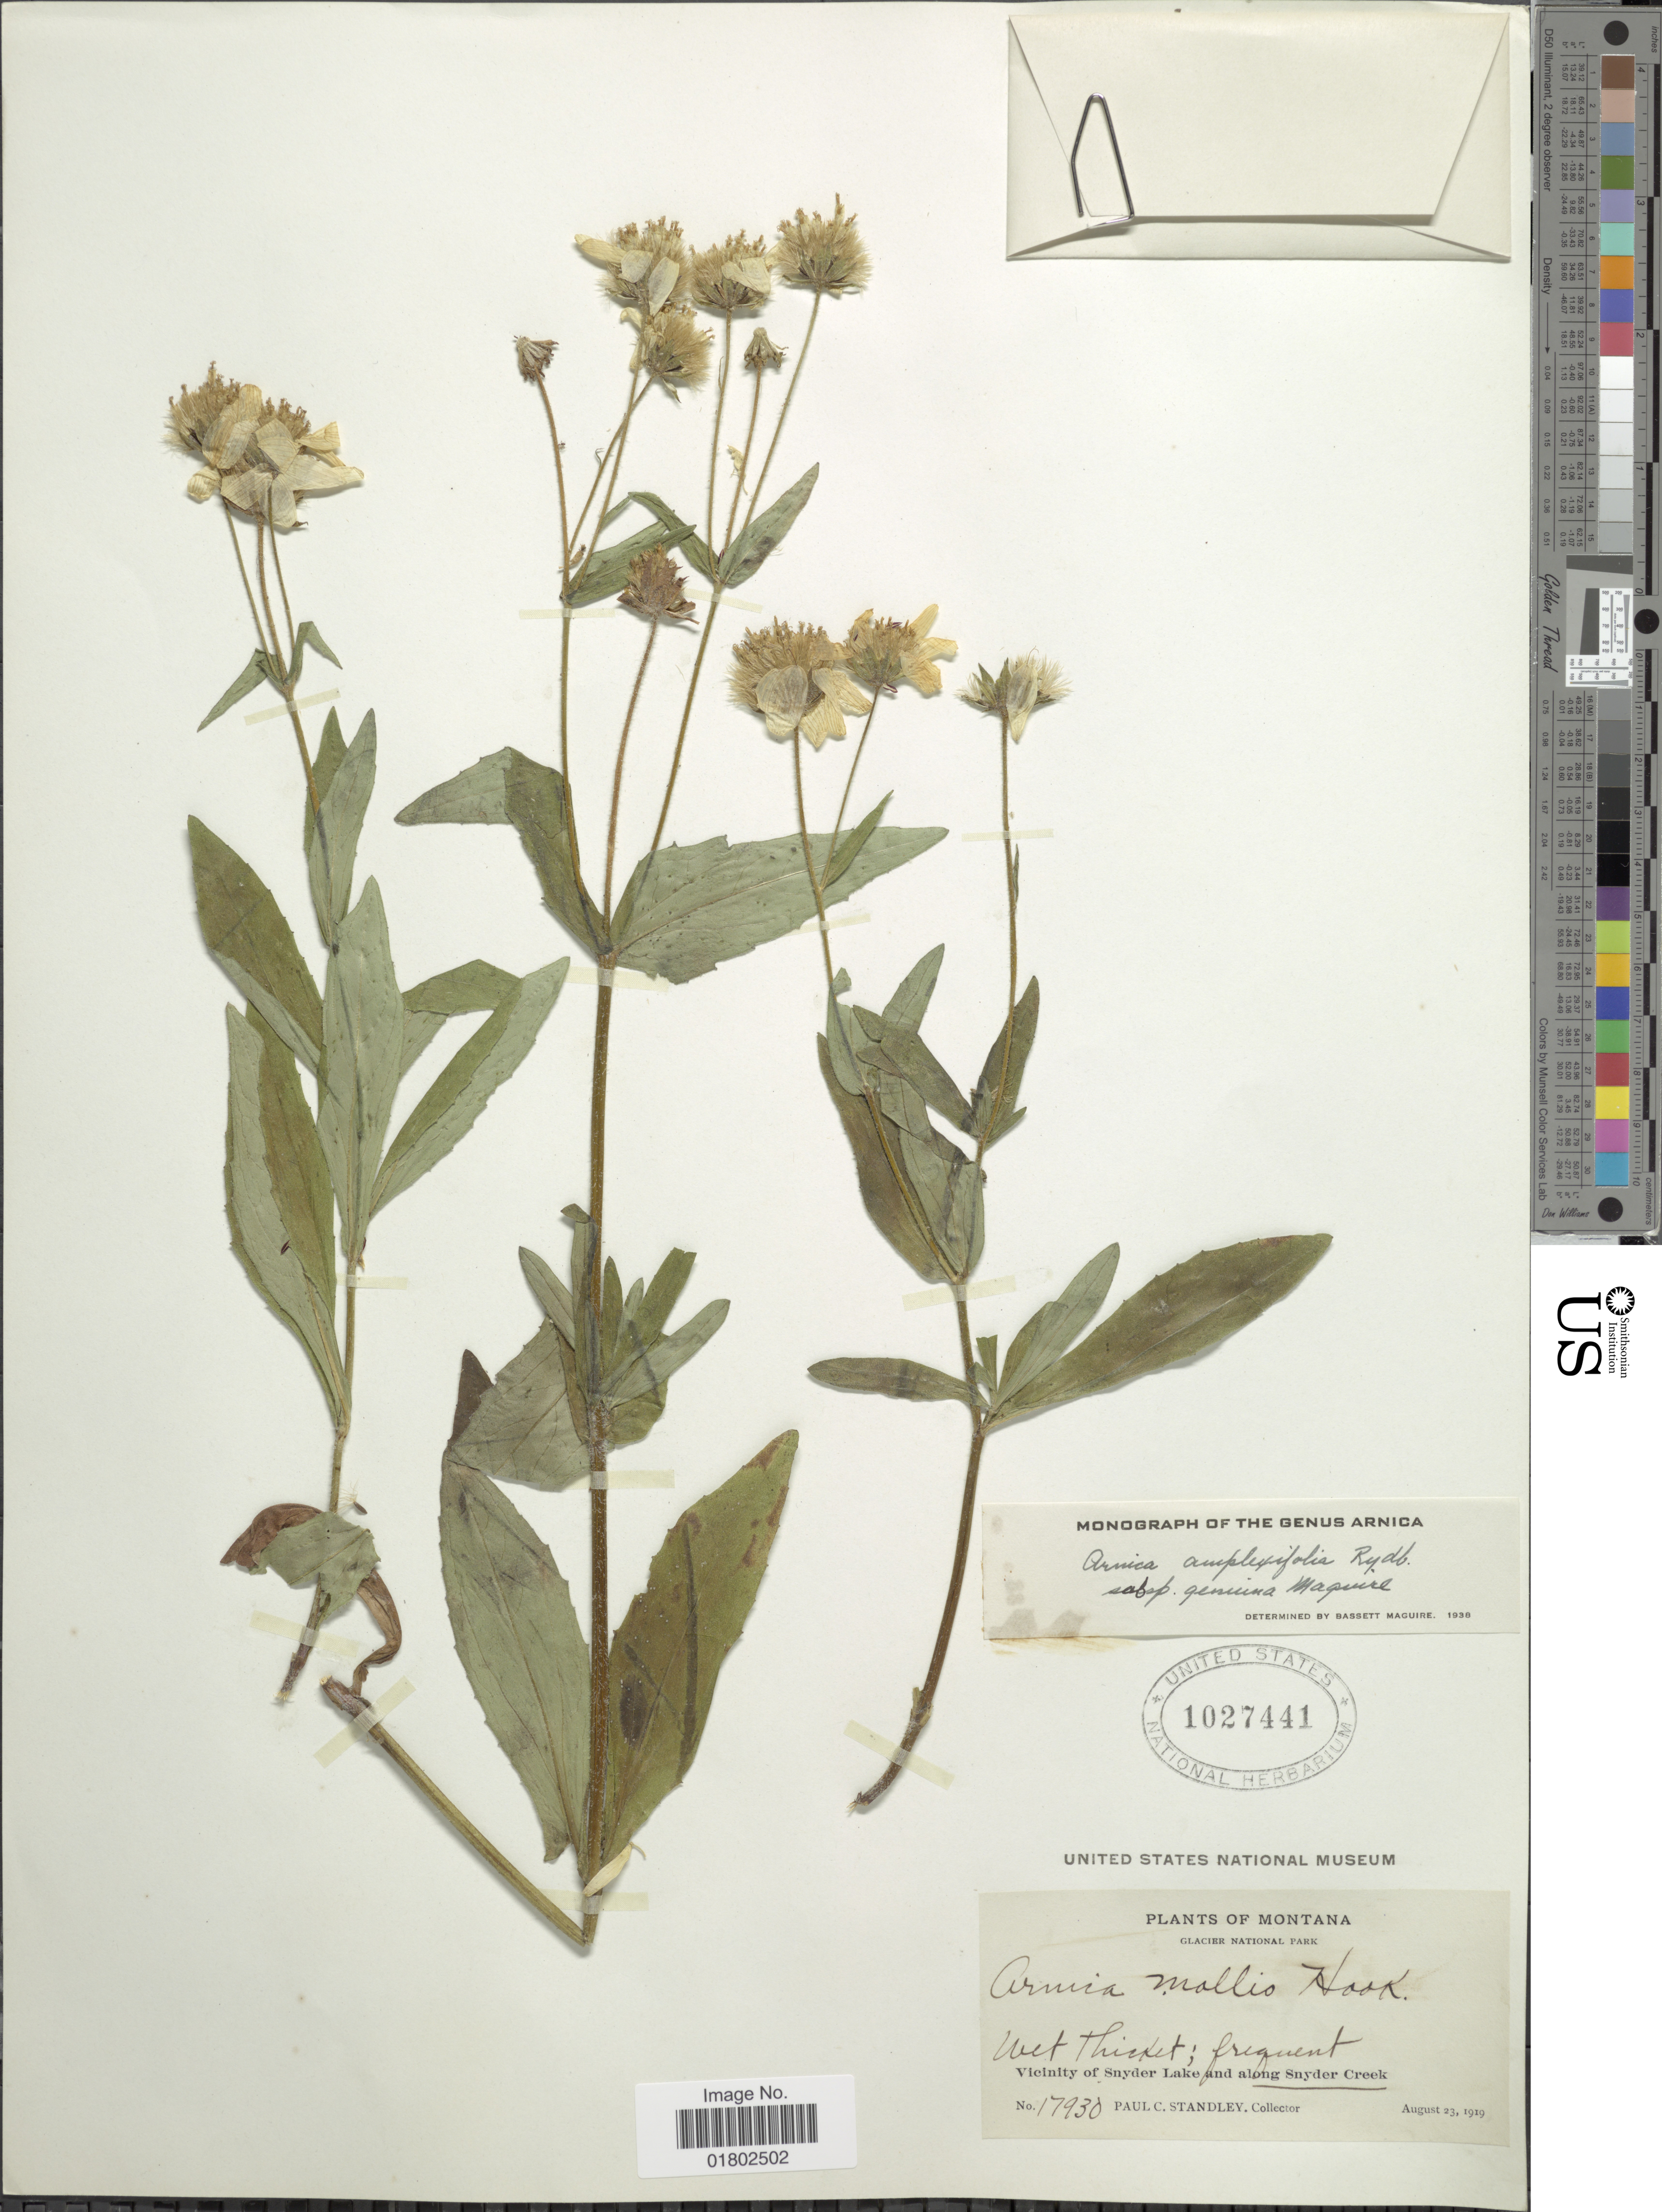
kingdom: Plantae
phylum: Tracheophyta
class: Magnoliopsida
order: Asterales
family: Asteraceae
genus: Arnica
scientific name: Arnica amplexifolia subsp. genuina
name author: Maguire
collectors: P. C. Standley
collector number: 17930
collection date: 1919-08-23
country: United States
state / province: Montana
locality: Vicinity of Snyder Lake and along Snyder Creek. Glacier National Park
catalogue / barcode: US 1027441